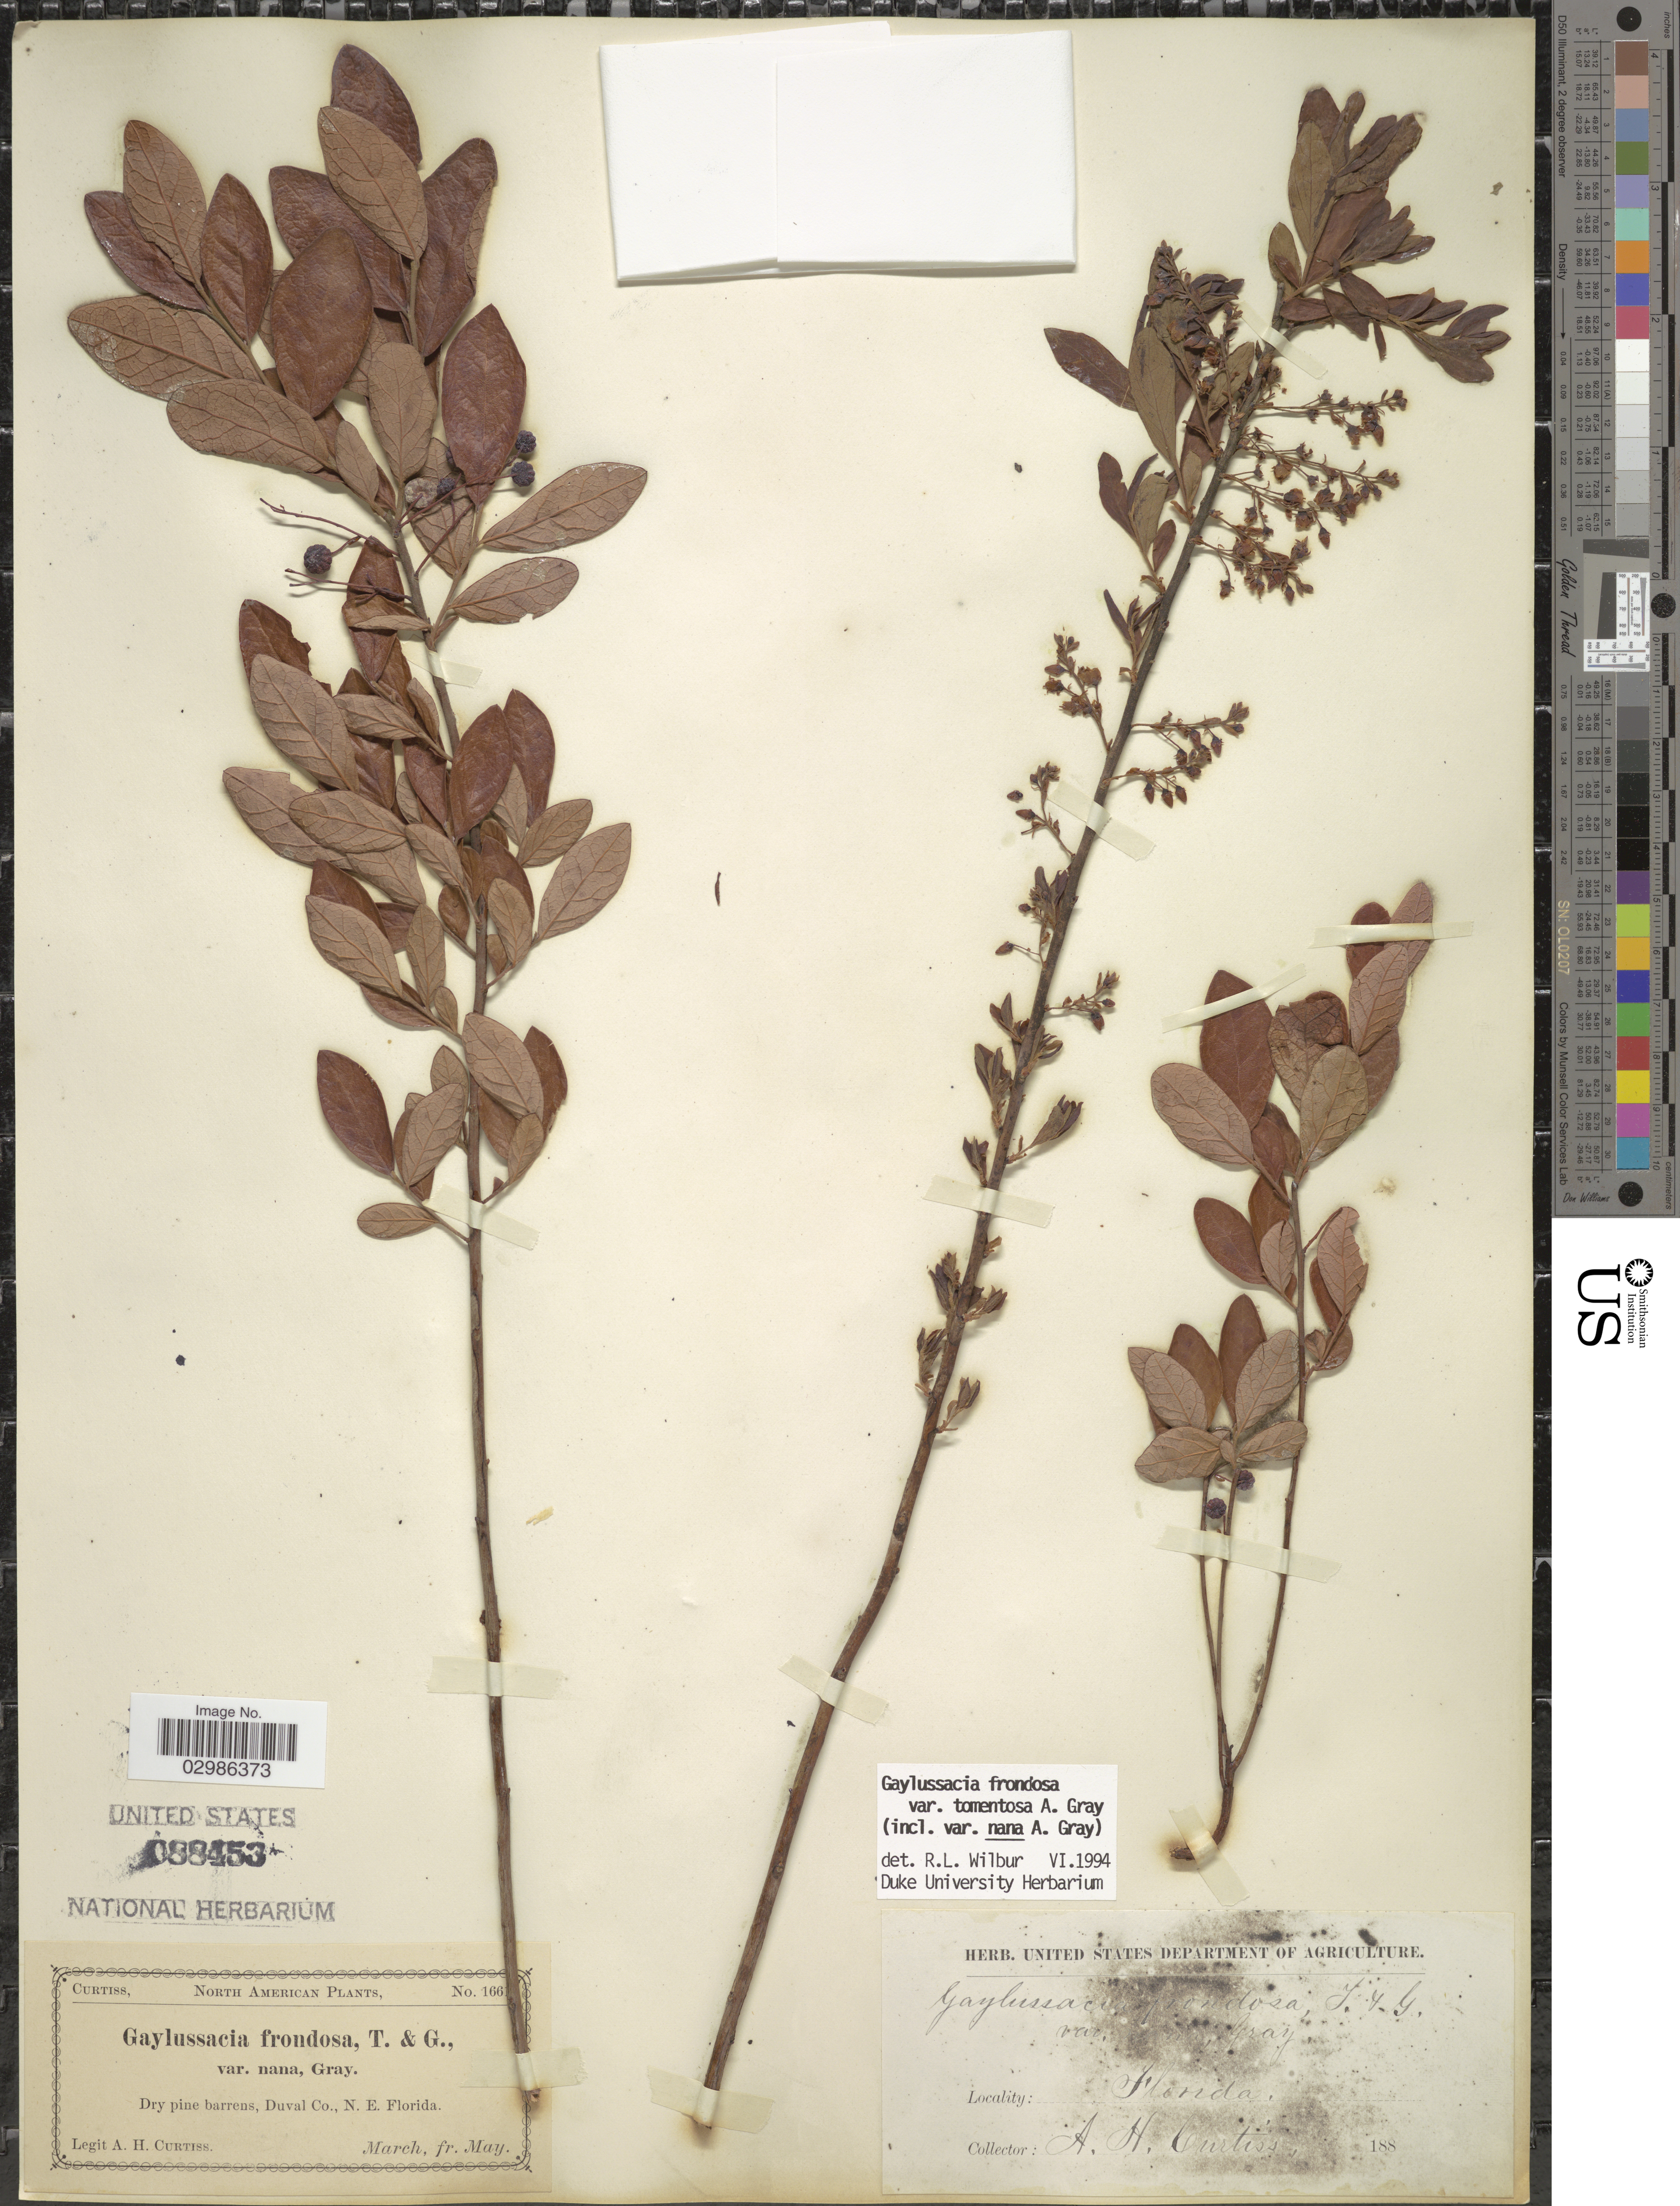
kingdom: Plantae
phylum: Tracheophyta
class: Magnoliopsida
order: Ericales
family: Ericaceae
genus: Gaylussacia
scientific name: Gaylussacia frondosa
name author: (L.) Torr. & A. Gray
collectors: A. H. Curtiss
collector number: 166!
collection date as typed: March, fr. May 188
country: United States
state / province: Florida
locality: Duval Co., N.E. Florida.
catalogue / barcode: US 88453